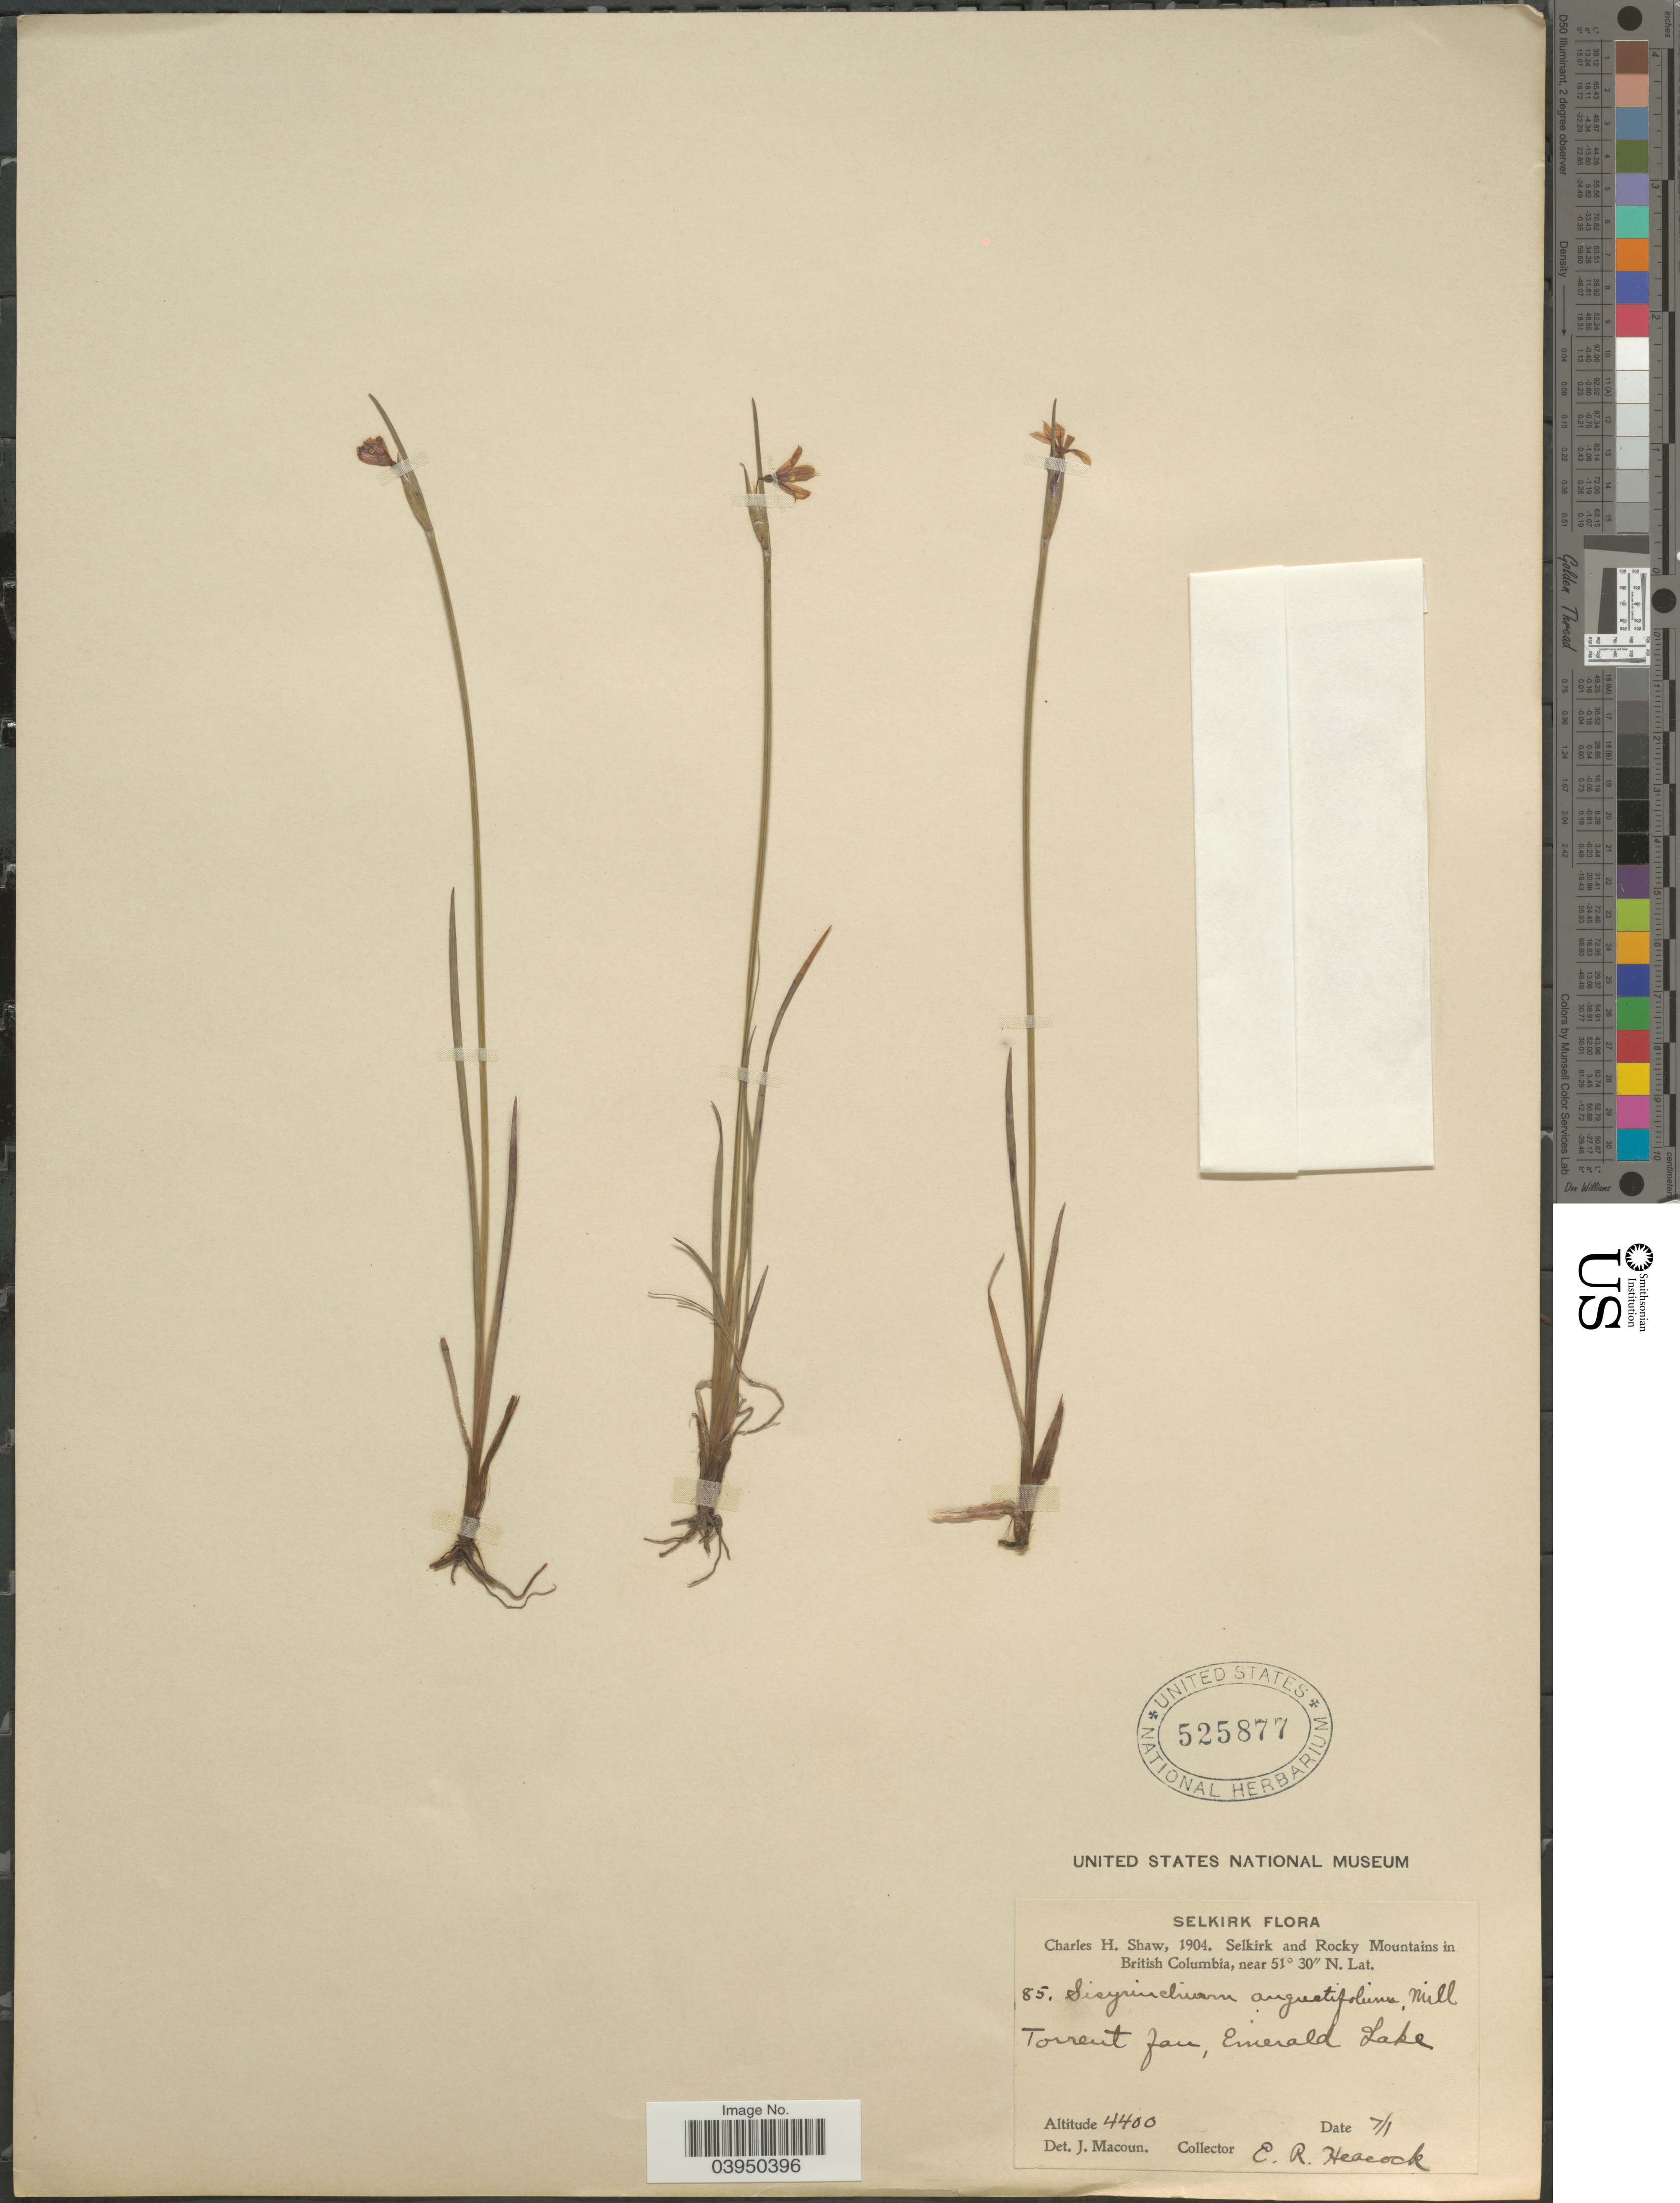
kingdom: Plantae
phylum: Tracheophyta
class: Liliopsida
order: Asparagales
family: Iridaceae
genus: Sisyrinchium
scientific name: Sisyrinchium angustifolium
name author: Mill.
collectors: E. Heacock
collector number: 85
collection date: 1904-01-07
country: Canada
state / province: British Columbia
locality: Selkirk. Selkirk and Rocky Mountains in British Columbia. Emerald Lake.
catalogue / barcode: US 525877